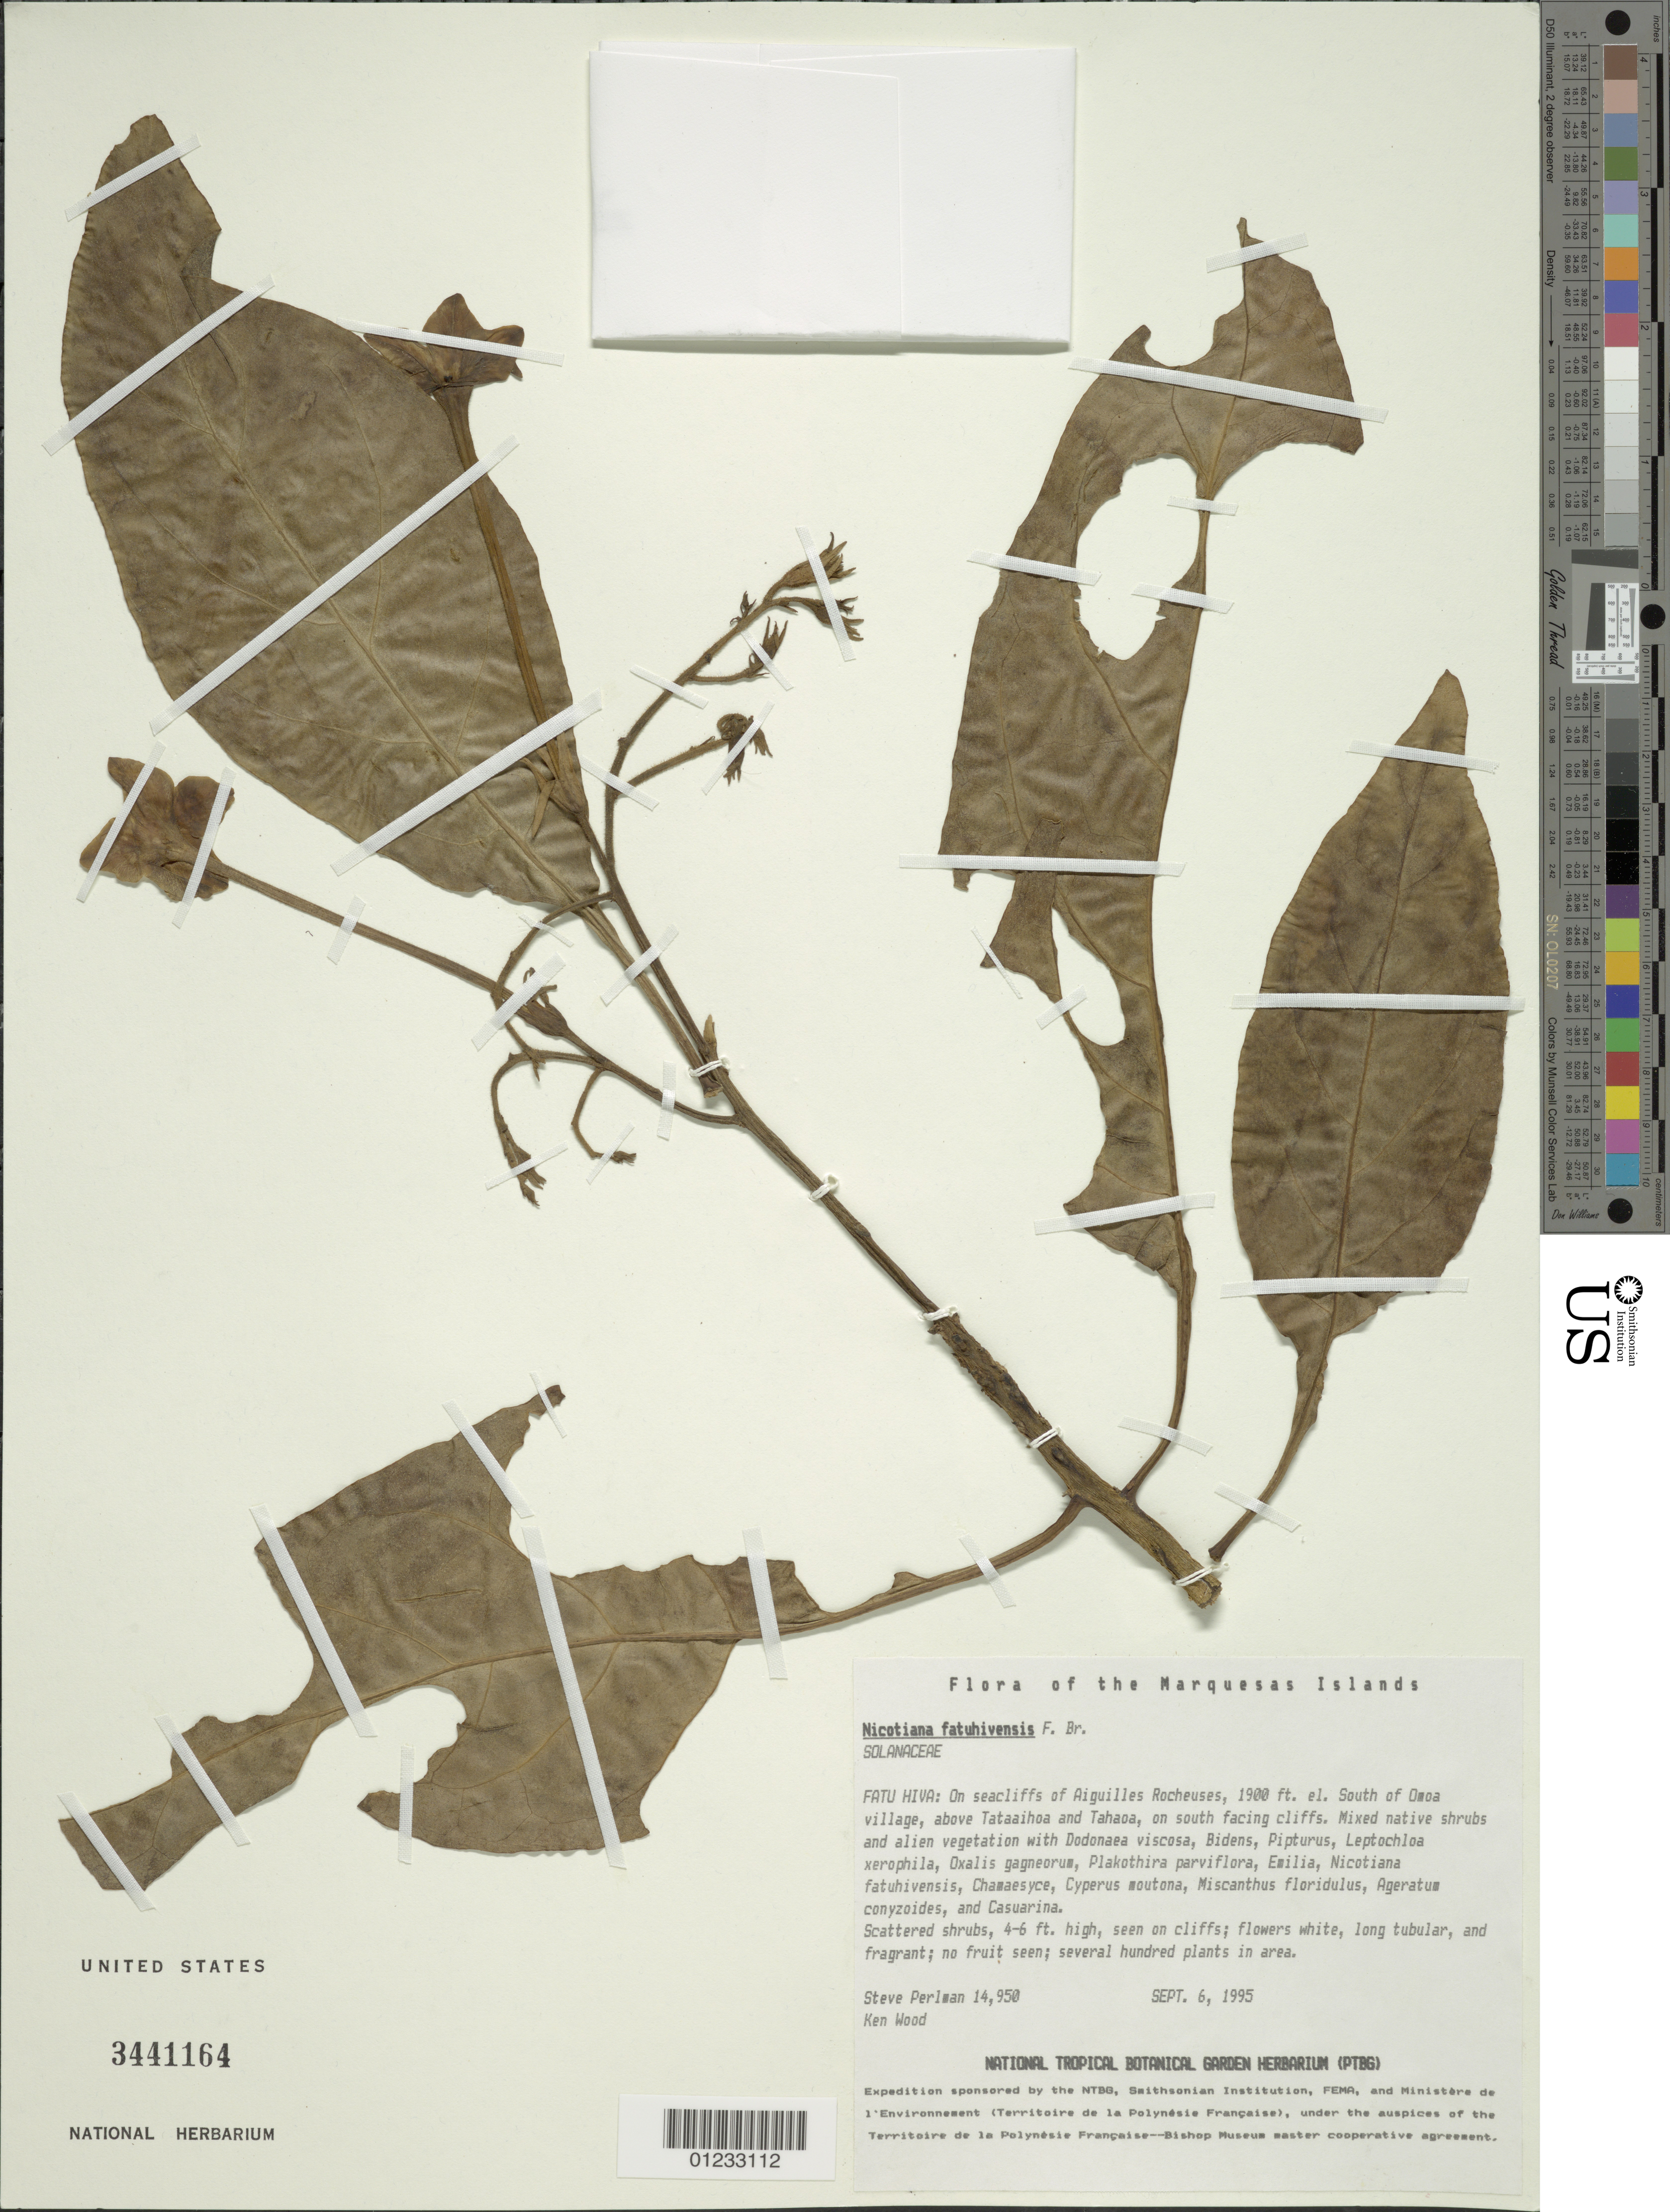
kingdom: Plantae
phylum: Tracheophyta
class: Magnoliopsida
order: Solanales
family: Solanaceae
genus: Nicotiana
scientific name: Nicotiana fatuhivensis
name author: F. Br.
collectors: S. P. Perlman & K. R. Wood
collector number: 14950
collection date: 1995-09-06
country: French Polynesia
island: Fatu Hiva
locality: On seacliffs of Aiguilles Rocheuses, S of 'Omo'a village, above Tataaihoa and Tahaoa, S facing cliffs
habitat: In mix of native shrubs and alien vegetation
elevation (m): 579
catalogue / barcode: US 3441164